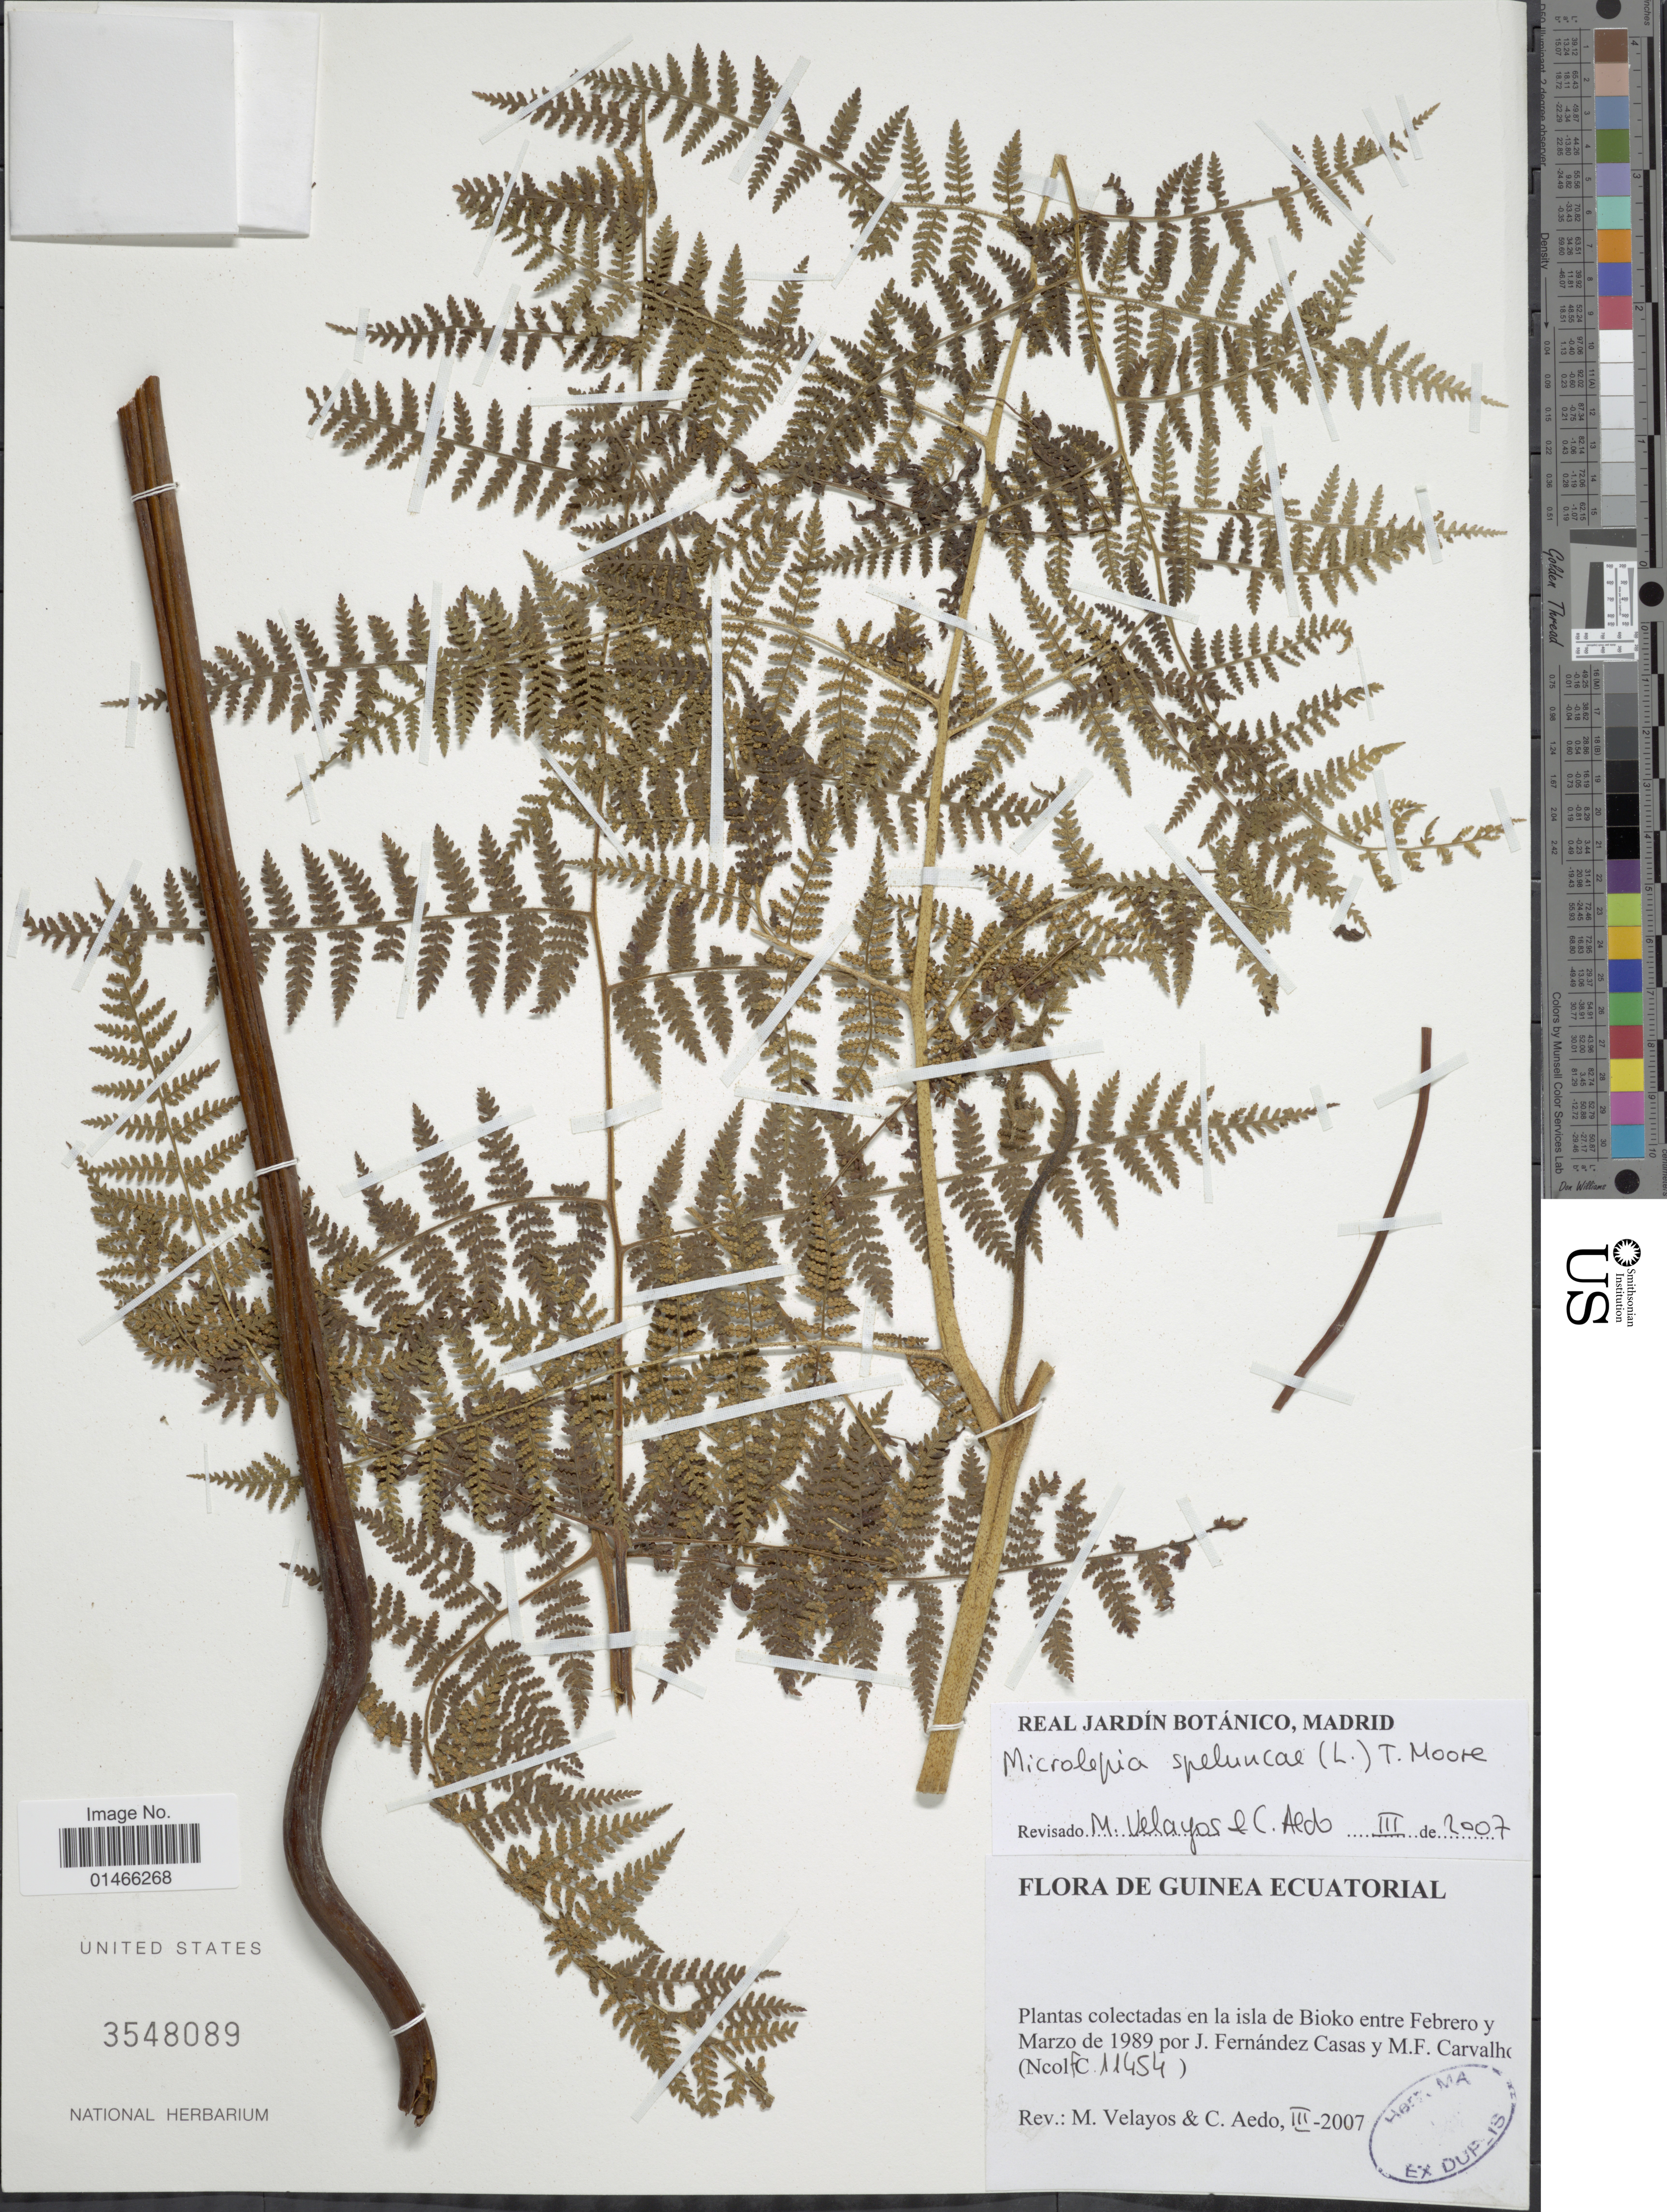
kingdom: Plantae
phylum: Tracheophyta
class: Polypodiopsida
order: Polypodiales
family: Dennstaedtiaceae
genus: Microlepia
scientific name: Microlepia speluncae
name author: (L.) T. Moore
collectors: M. Velayos & C. Aedo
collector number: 11454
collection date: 2007-03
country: Equatorial Guinea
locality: Guinea Ecuatorial. La Isla de Bioko.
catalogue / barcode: US 3548089